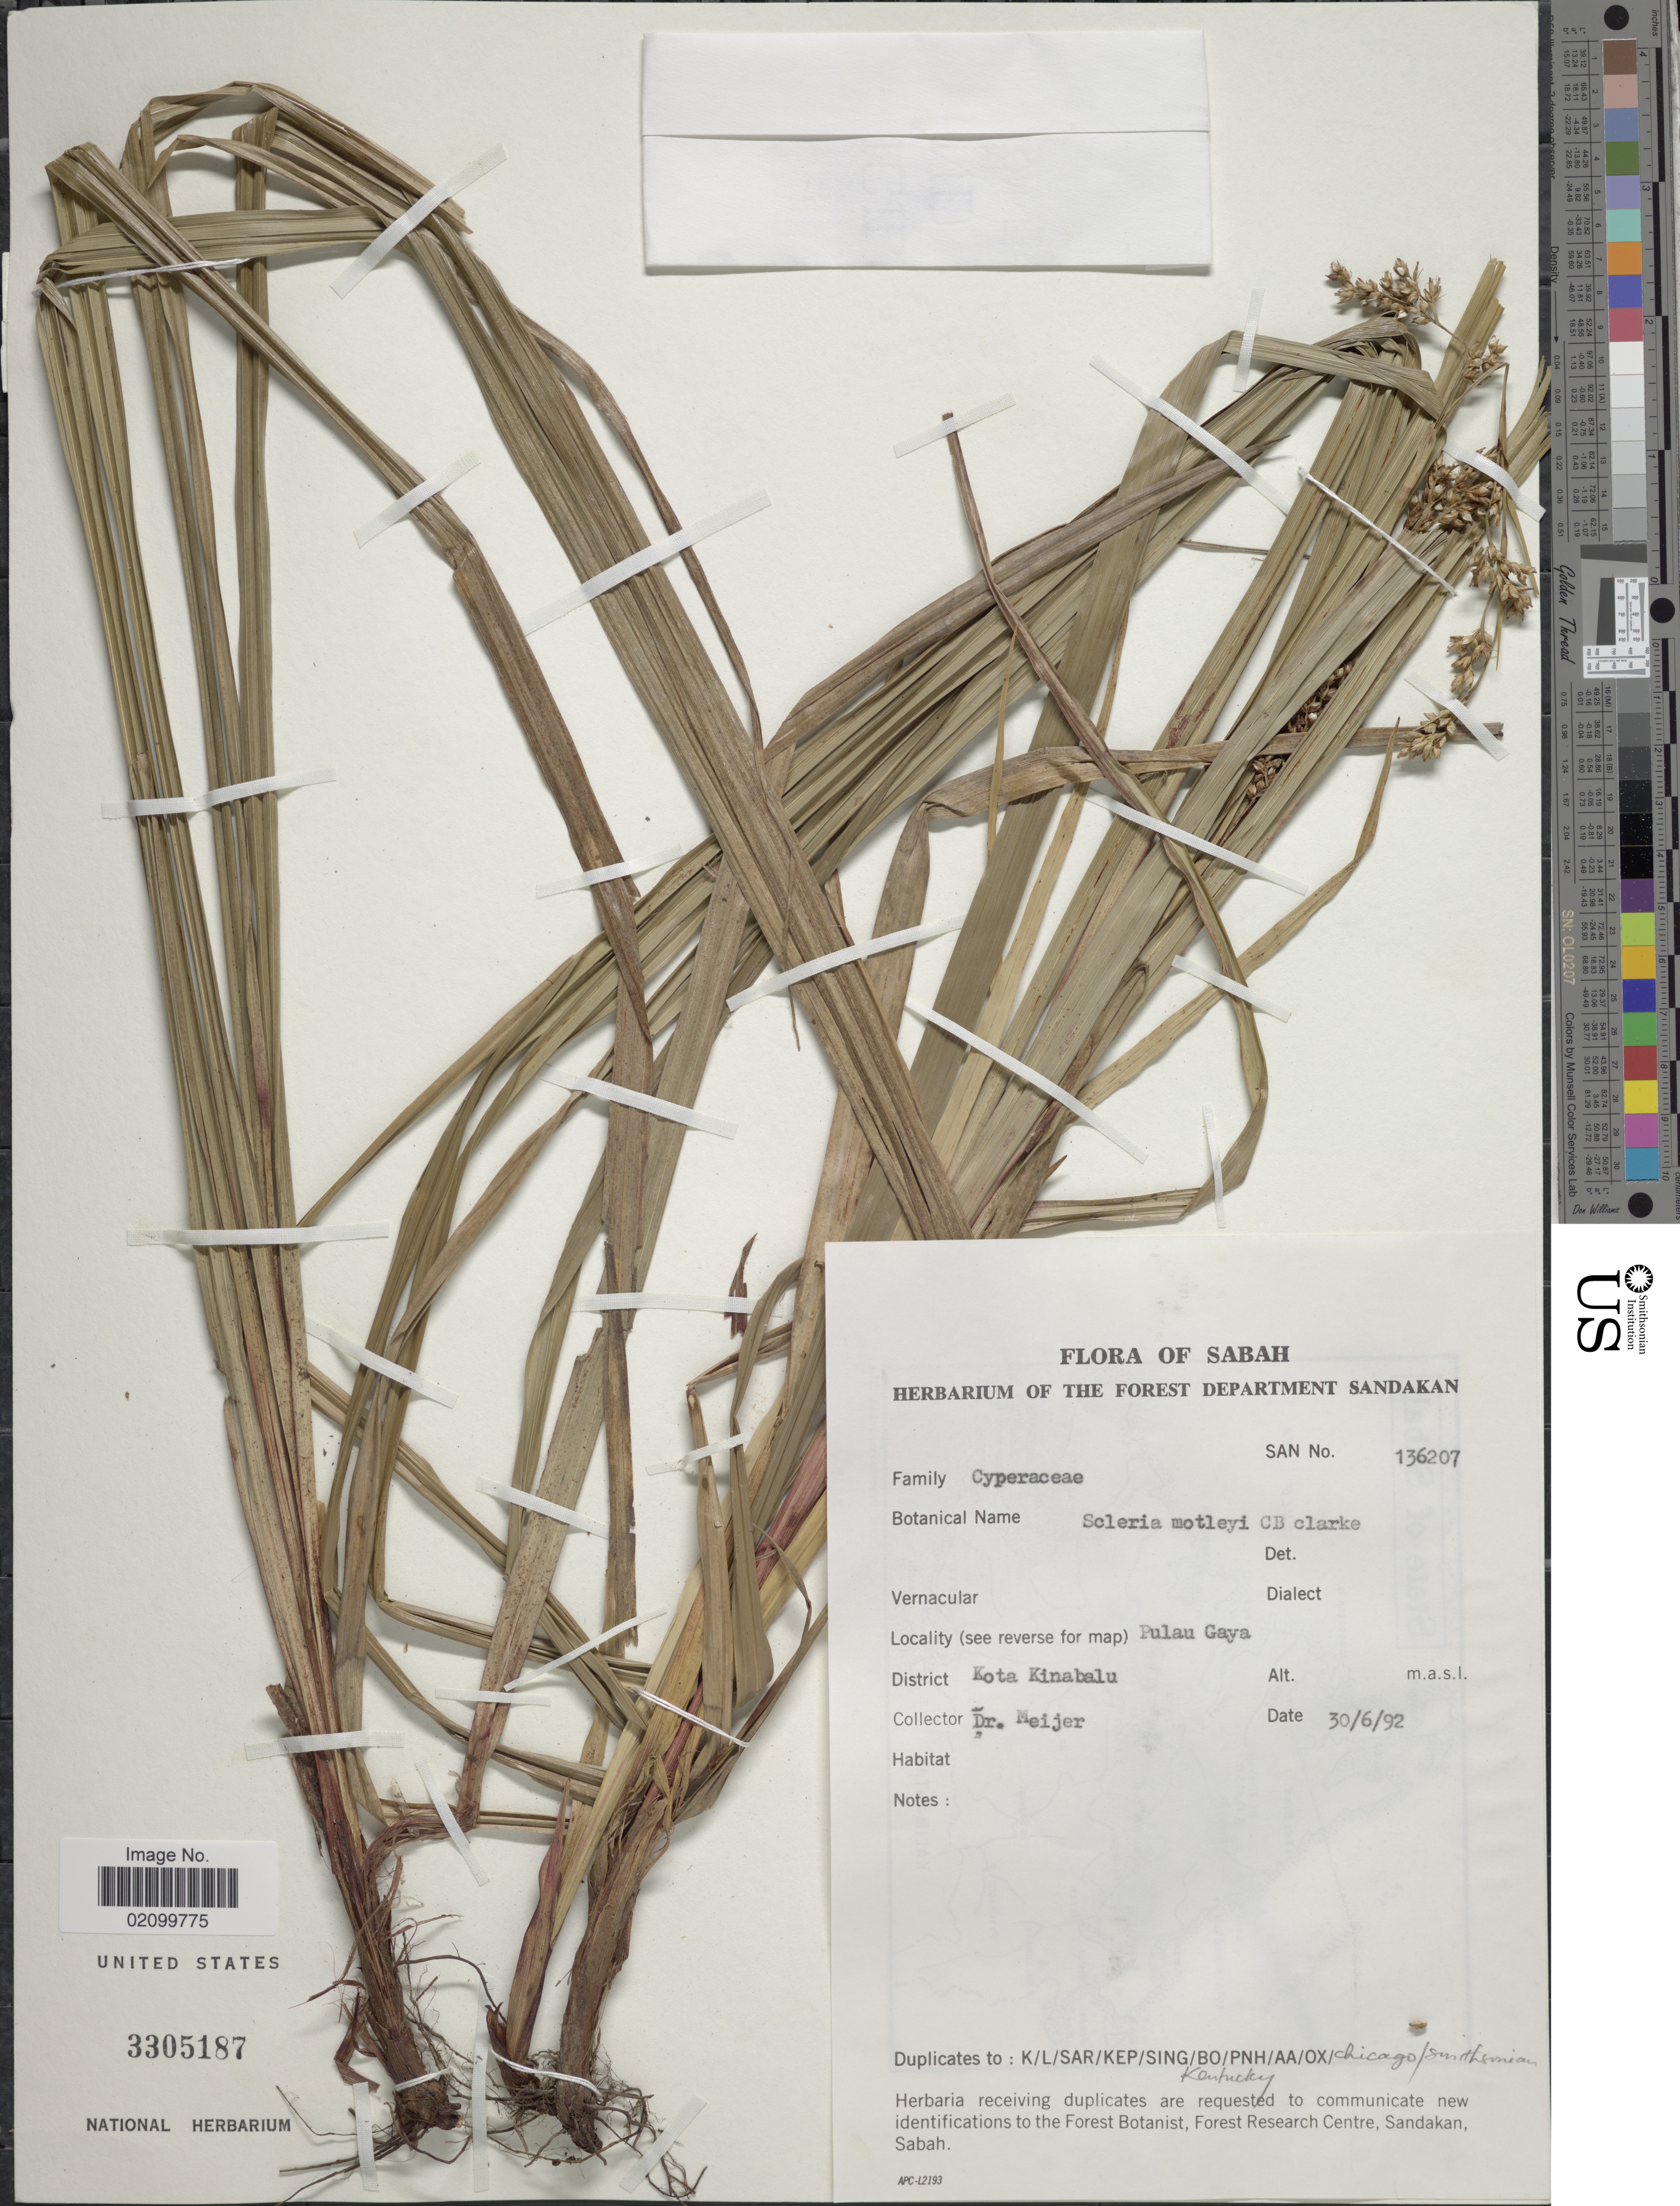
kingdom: Plantae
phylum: Tracheophyta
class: Liliopsida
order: Poales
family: Cyperaceae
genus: Scleria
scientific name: Scleria motleyi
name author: C.B. Clarke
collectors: -- Meijer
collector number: SAN136207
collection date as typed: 30/6/92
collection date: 1992-06-30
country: Malaysia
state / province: Sabah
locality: Pulau Gaya. District Kota Kinabalu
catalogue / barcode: US 3305187